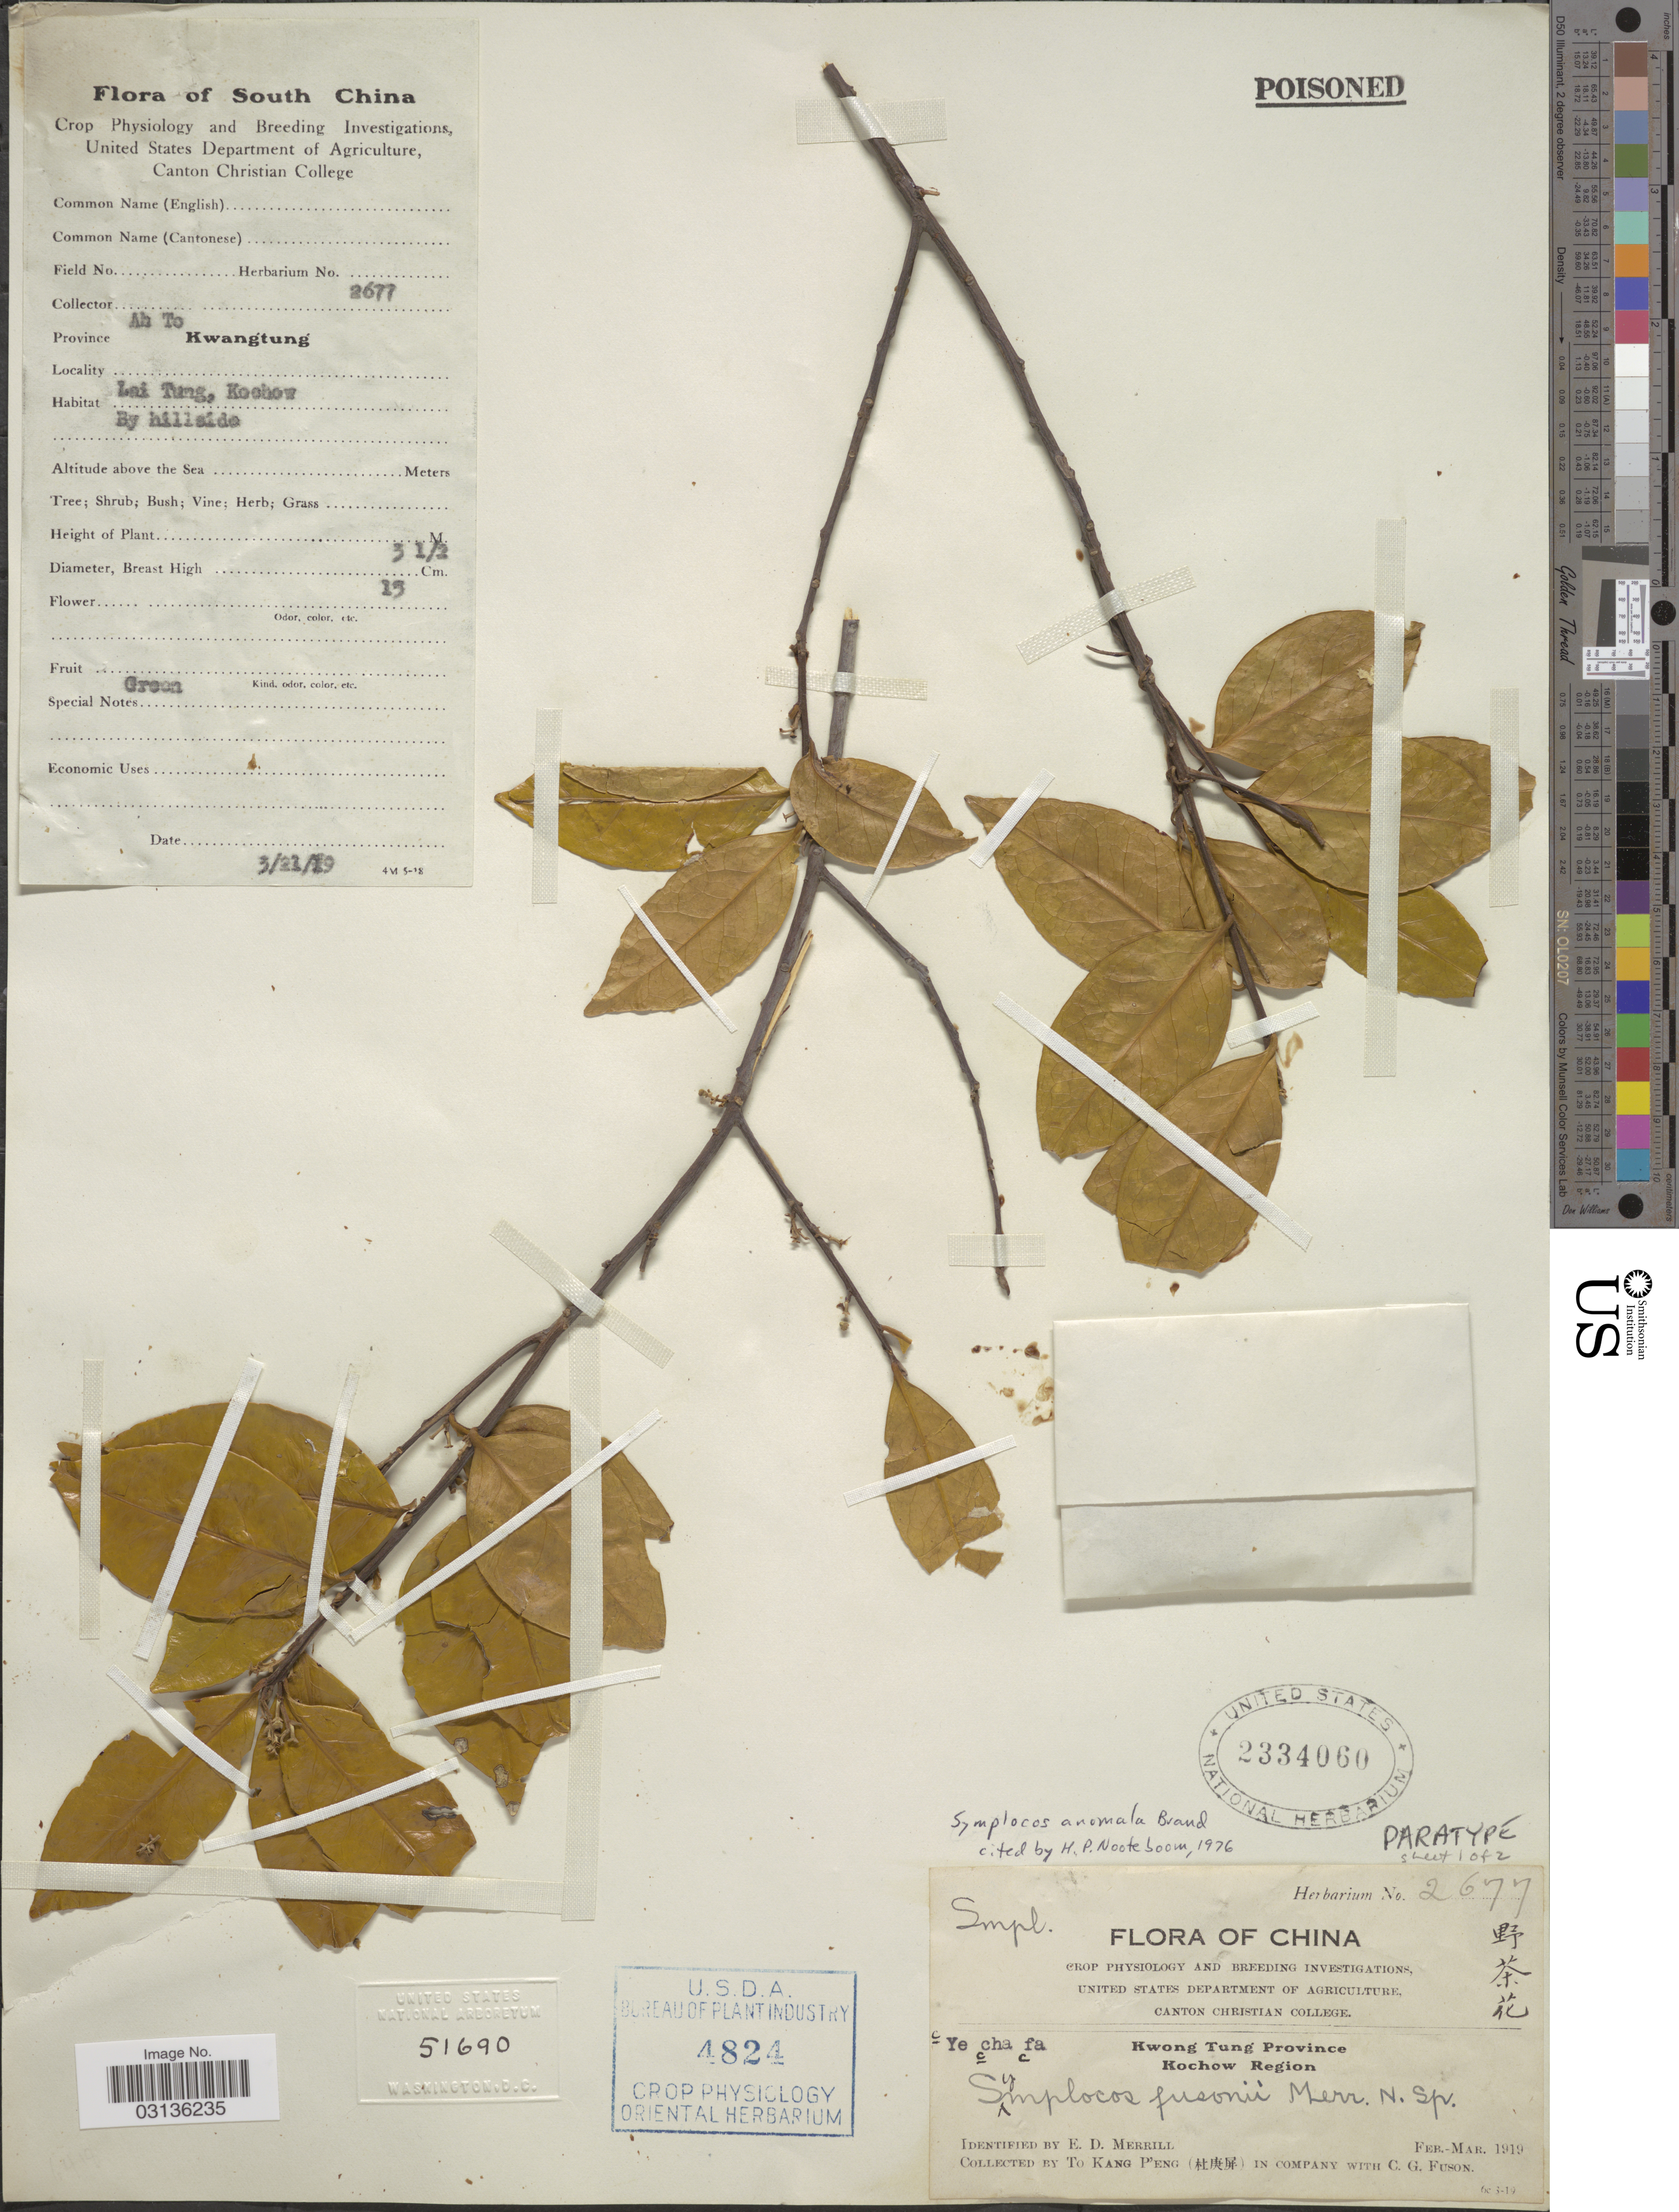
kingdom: Plantae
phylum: Tracheophyta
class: Magnoliopsida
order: Ericales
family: Symplocaceae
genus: Symplocos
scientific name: Symplocos anomala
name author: Brand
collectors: T. K. Peng & C. Fuson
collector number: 2677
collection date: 1919-03-21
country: China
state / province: Guangdong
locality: South China. Province Kwangtung. Lai Tung, Kochow. By hillside. Kwong Tung Province. Kochow Region.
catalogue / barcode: US 2334060